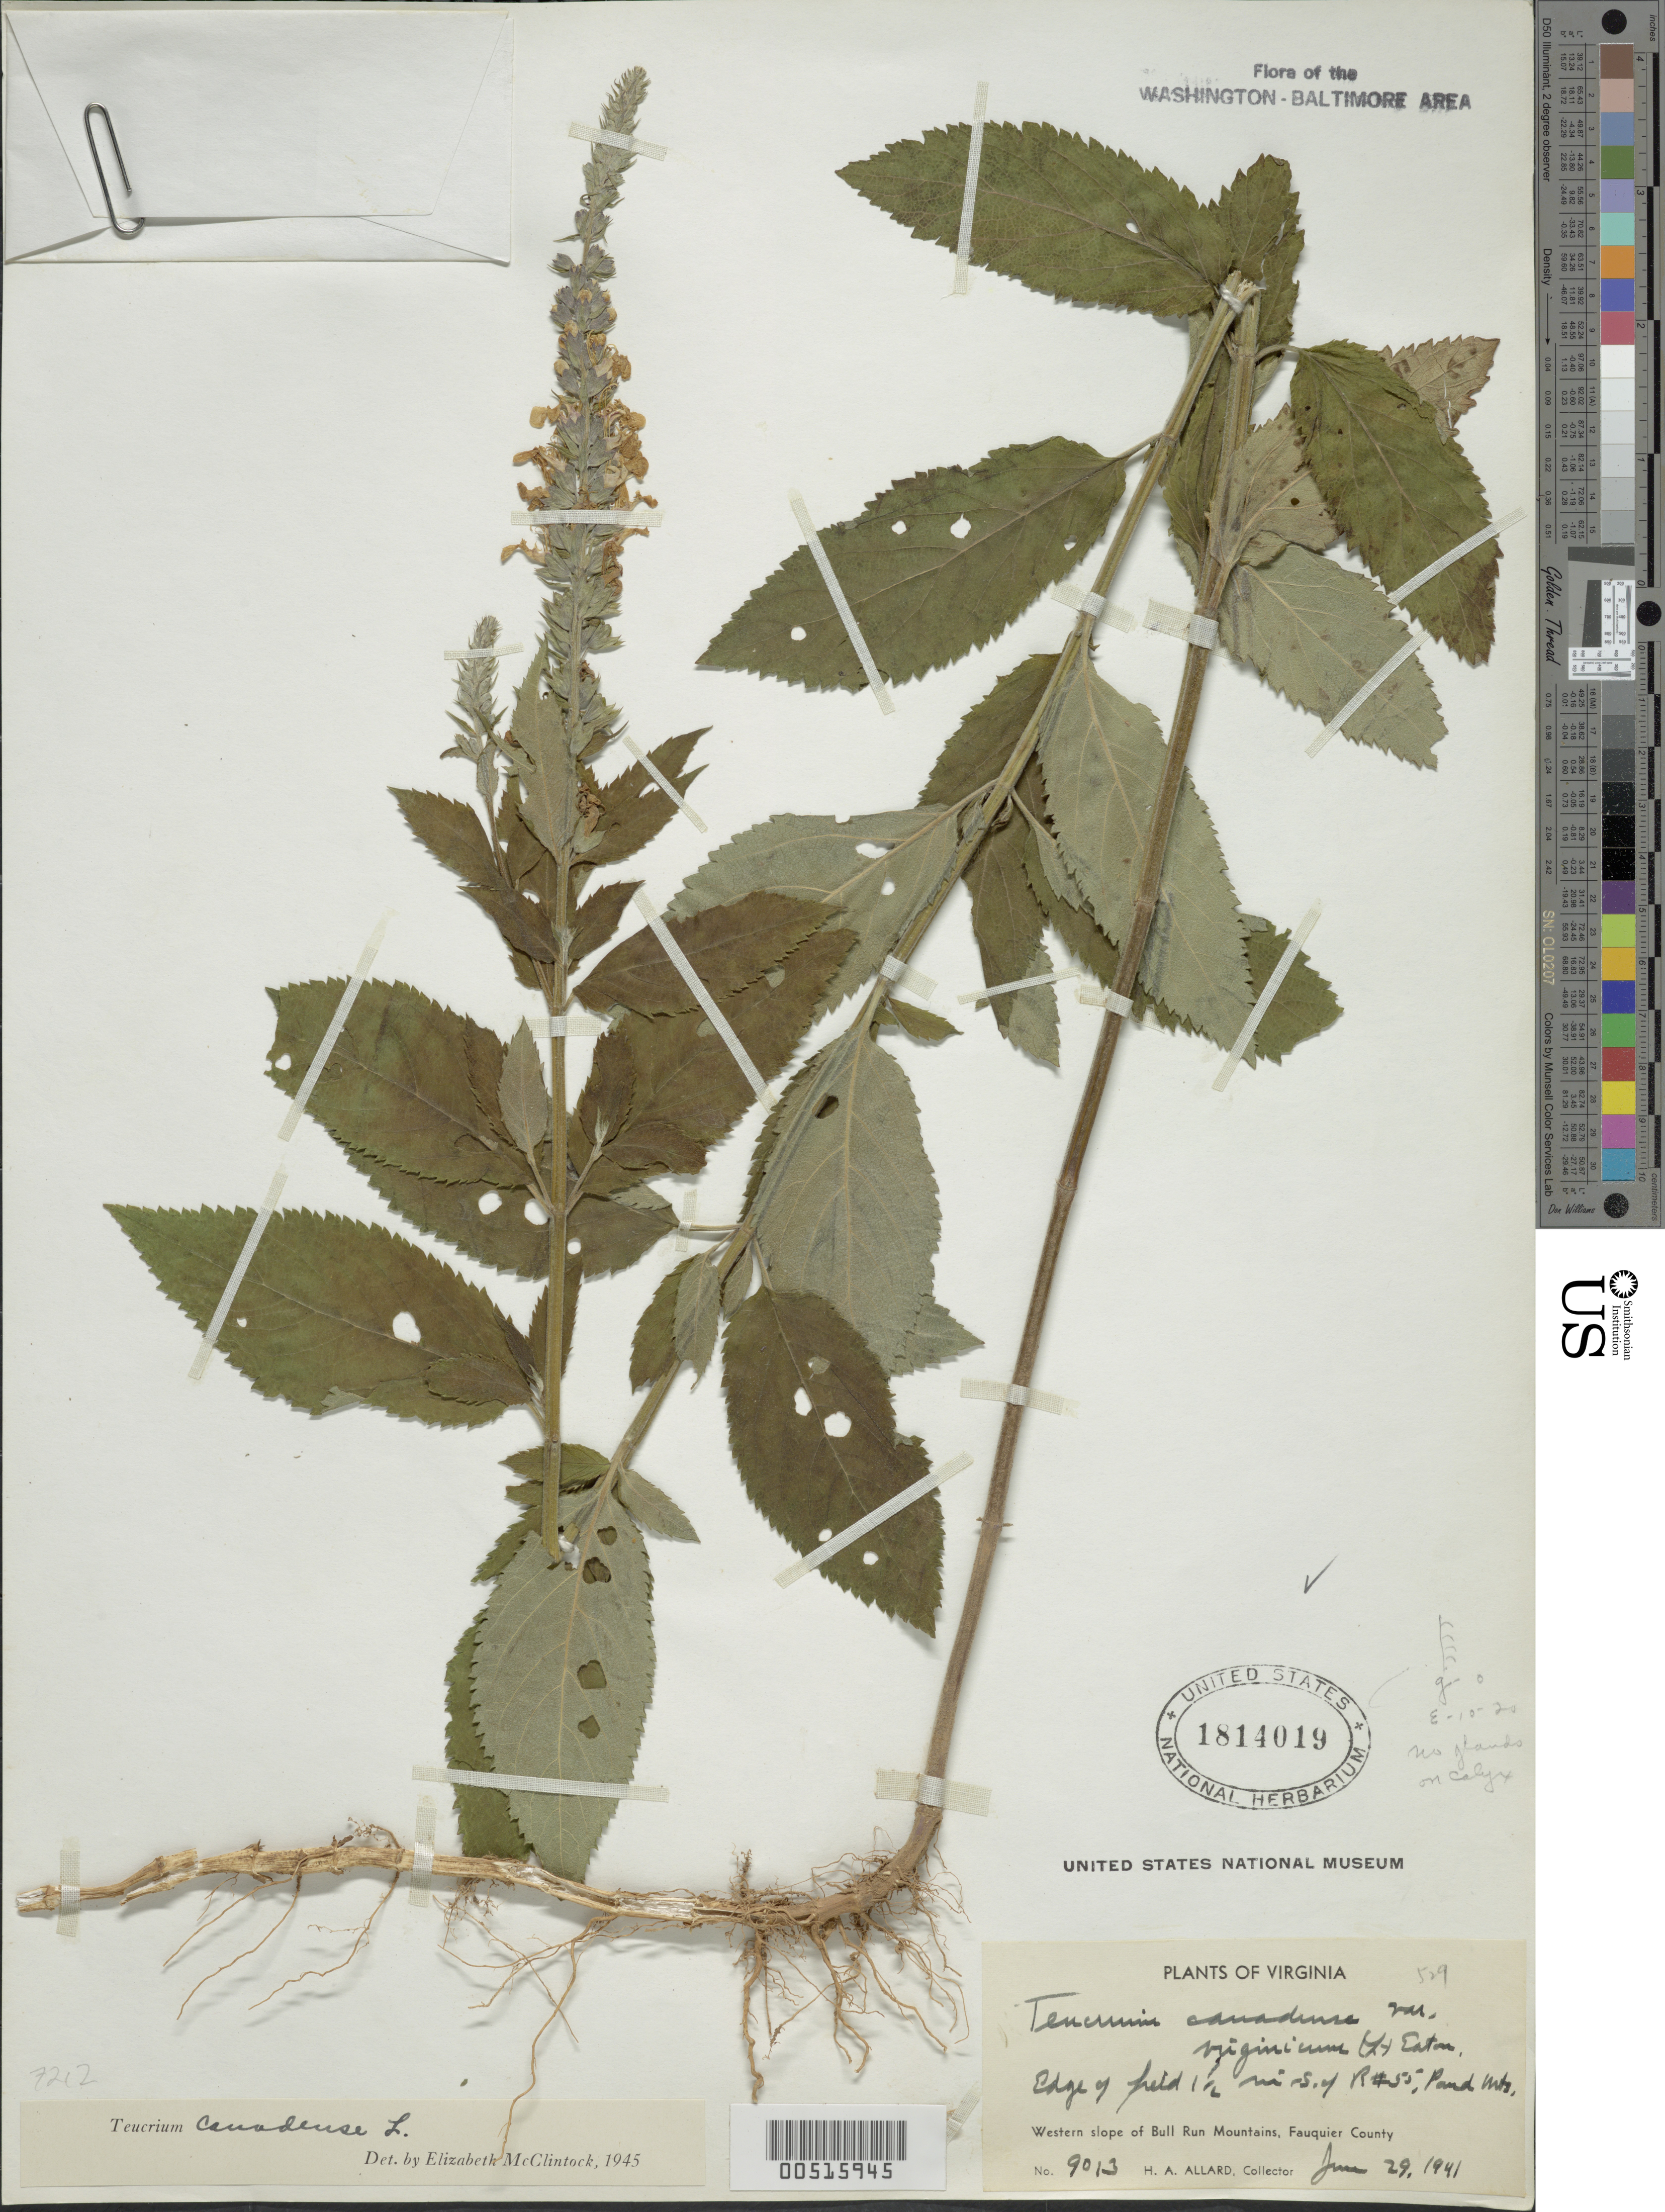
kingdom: Plantae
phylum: Tracheophyta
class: Magnoliopsida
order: Lamiales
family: Lamiaceae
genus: Teucrium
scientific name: Teucrium canadense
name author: L.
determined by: McClintock, E. M.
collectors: H. A. Allard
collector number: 9013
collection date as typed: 29 Jun 1941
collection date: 1941-06-29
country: United States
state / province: Virginia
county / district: Fauquier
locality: Pond Mts., 1.5 mi. S of Rt. 55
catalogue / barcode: US 1814019